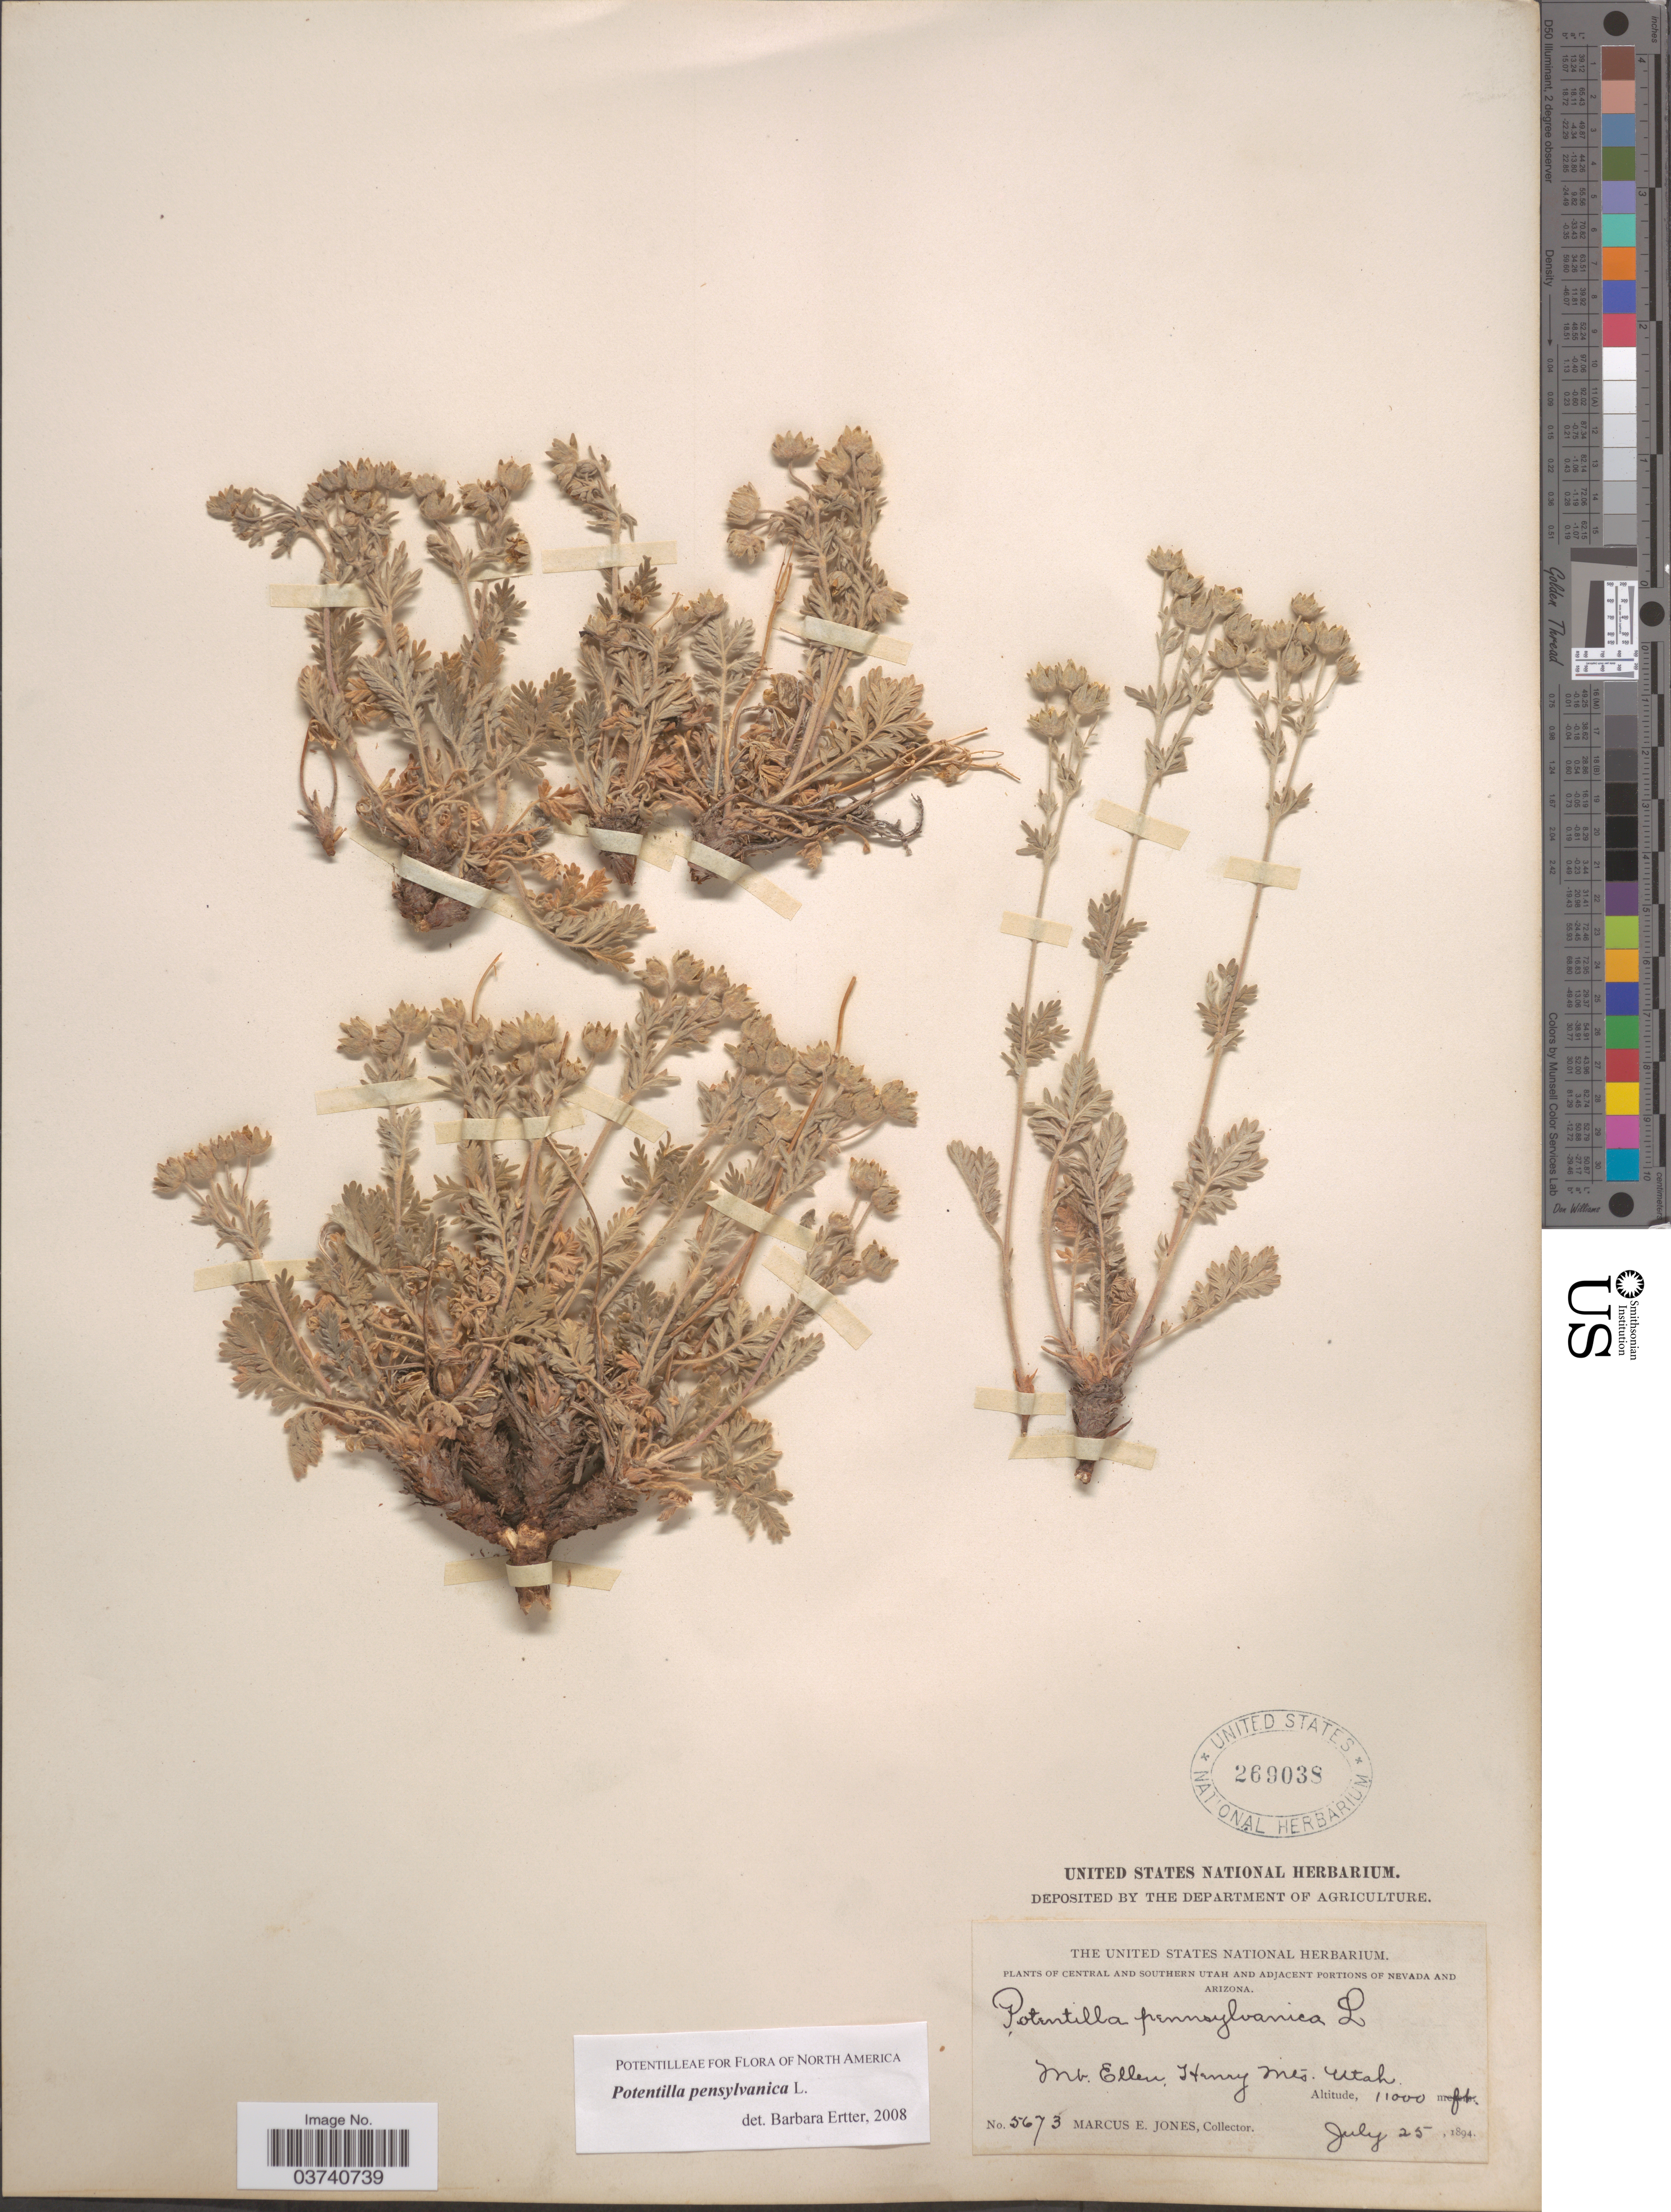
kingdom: Plantae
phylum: Tracheophyta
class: Magnoliopsida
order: Rosales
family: Rosaceae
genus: Potentilla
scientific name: Potentilla pensylvanica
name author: L.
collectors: M. E. Jones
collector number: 5673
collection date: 1894-07-25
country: United States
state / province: Utah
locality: Central and Southern Utah. Mt. Ellen, Henry Mts.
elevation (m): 3353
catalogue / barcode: US 269038